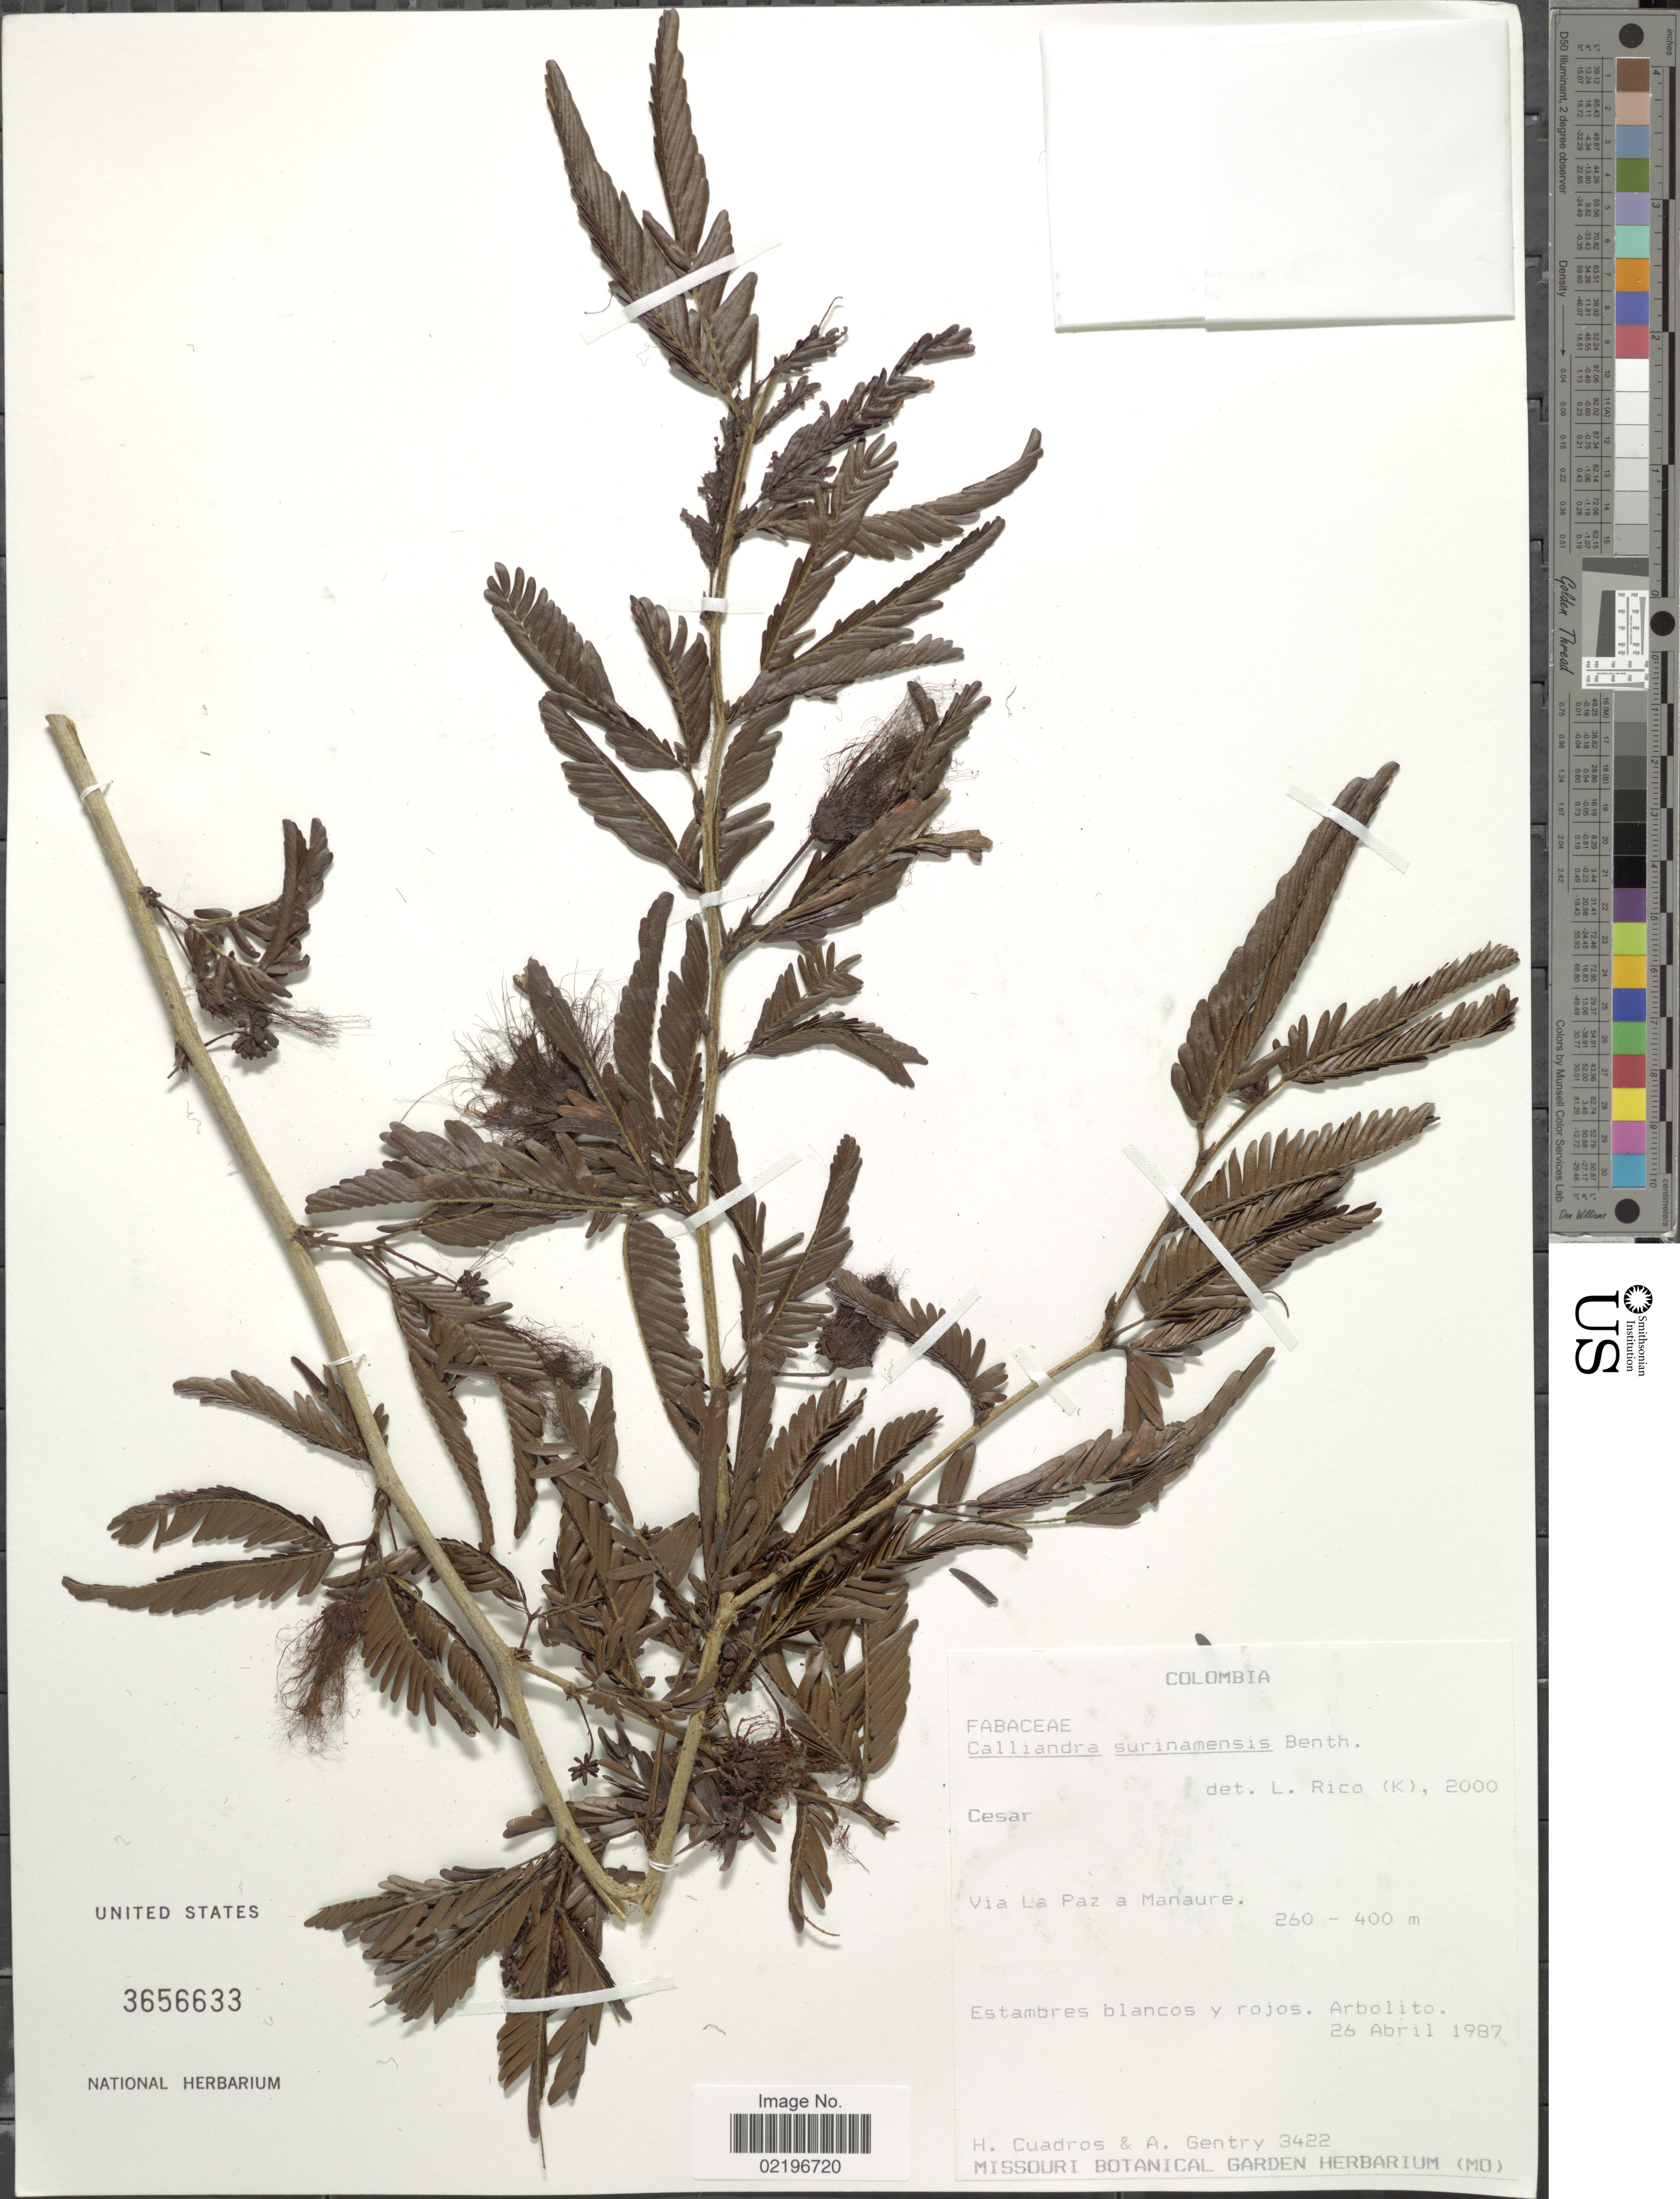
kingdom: Plantae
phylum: Tracheophyta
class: Magnoliopsida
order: Fabales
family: Fabaceae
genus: Calliandra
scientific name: Calliandra surinamensis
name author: Benth.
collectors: H. Cuadros & A. H. Gentry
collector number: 3422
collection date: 1987-04-26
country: Colombia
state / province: Cesar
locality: Via La Paz a Manaure.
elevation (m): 260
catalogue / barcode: US 3656633